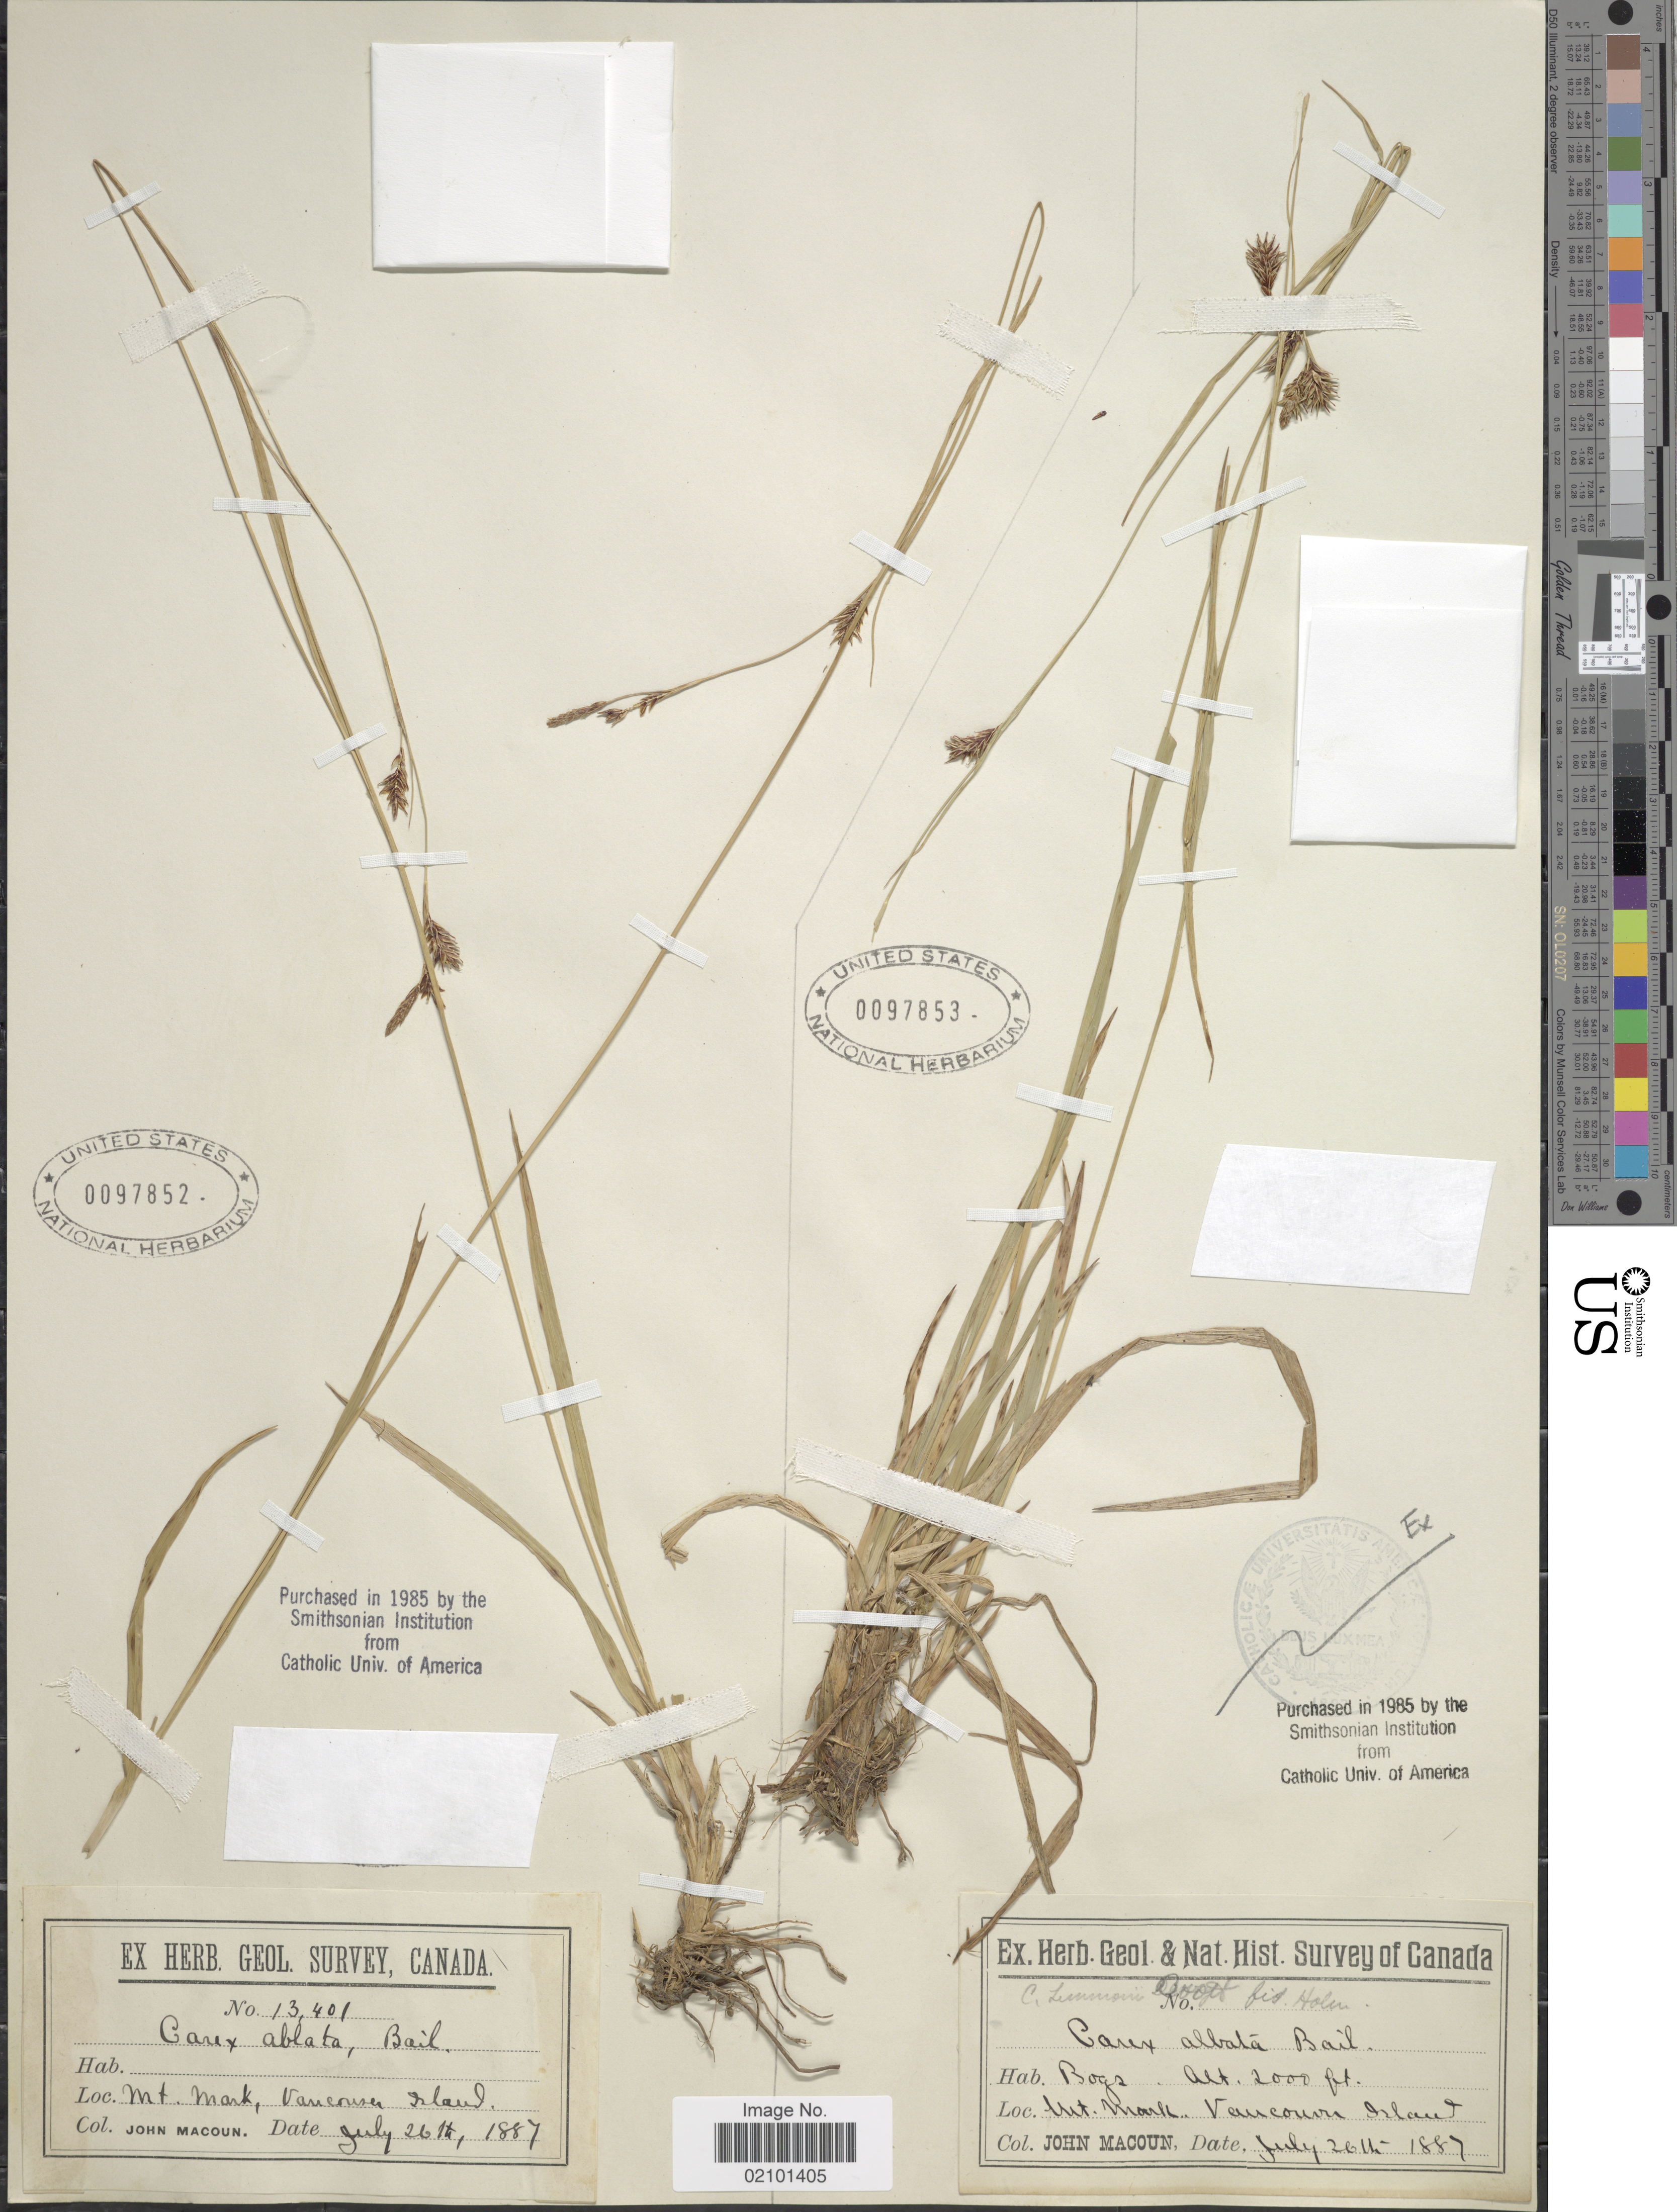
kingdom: Plantae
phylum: Tracheophyta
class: Liliopsida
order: Poales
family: Cyperaceae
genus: Carex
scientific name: Carex ablata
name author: L.H. Bailey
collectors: J. Macoun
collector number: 13401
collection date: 1887-07-26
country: Canada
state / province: British Columbia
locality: Mt. Mark, Vancouver Island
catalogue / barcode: US 97852